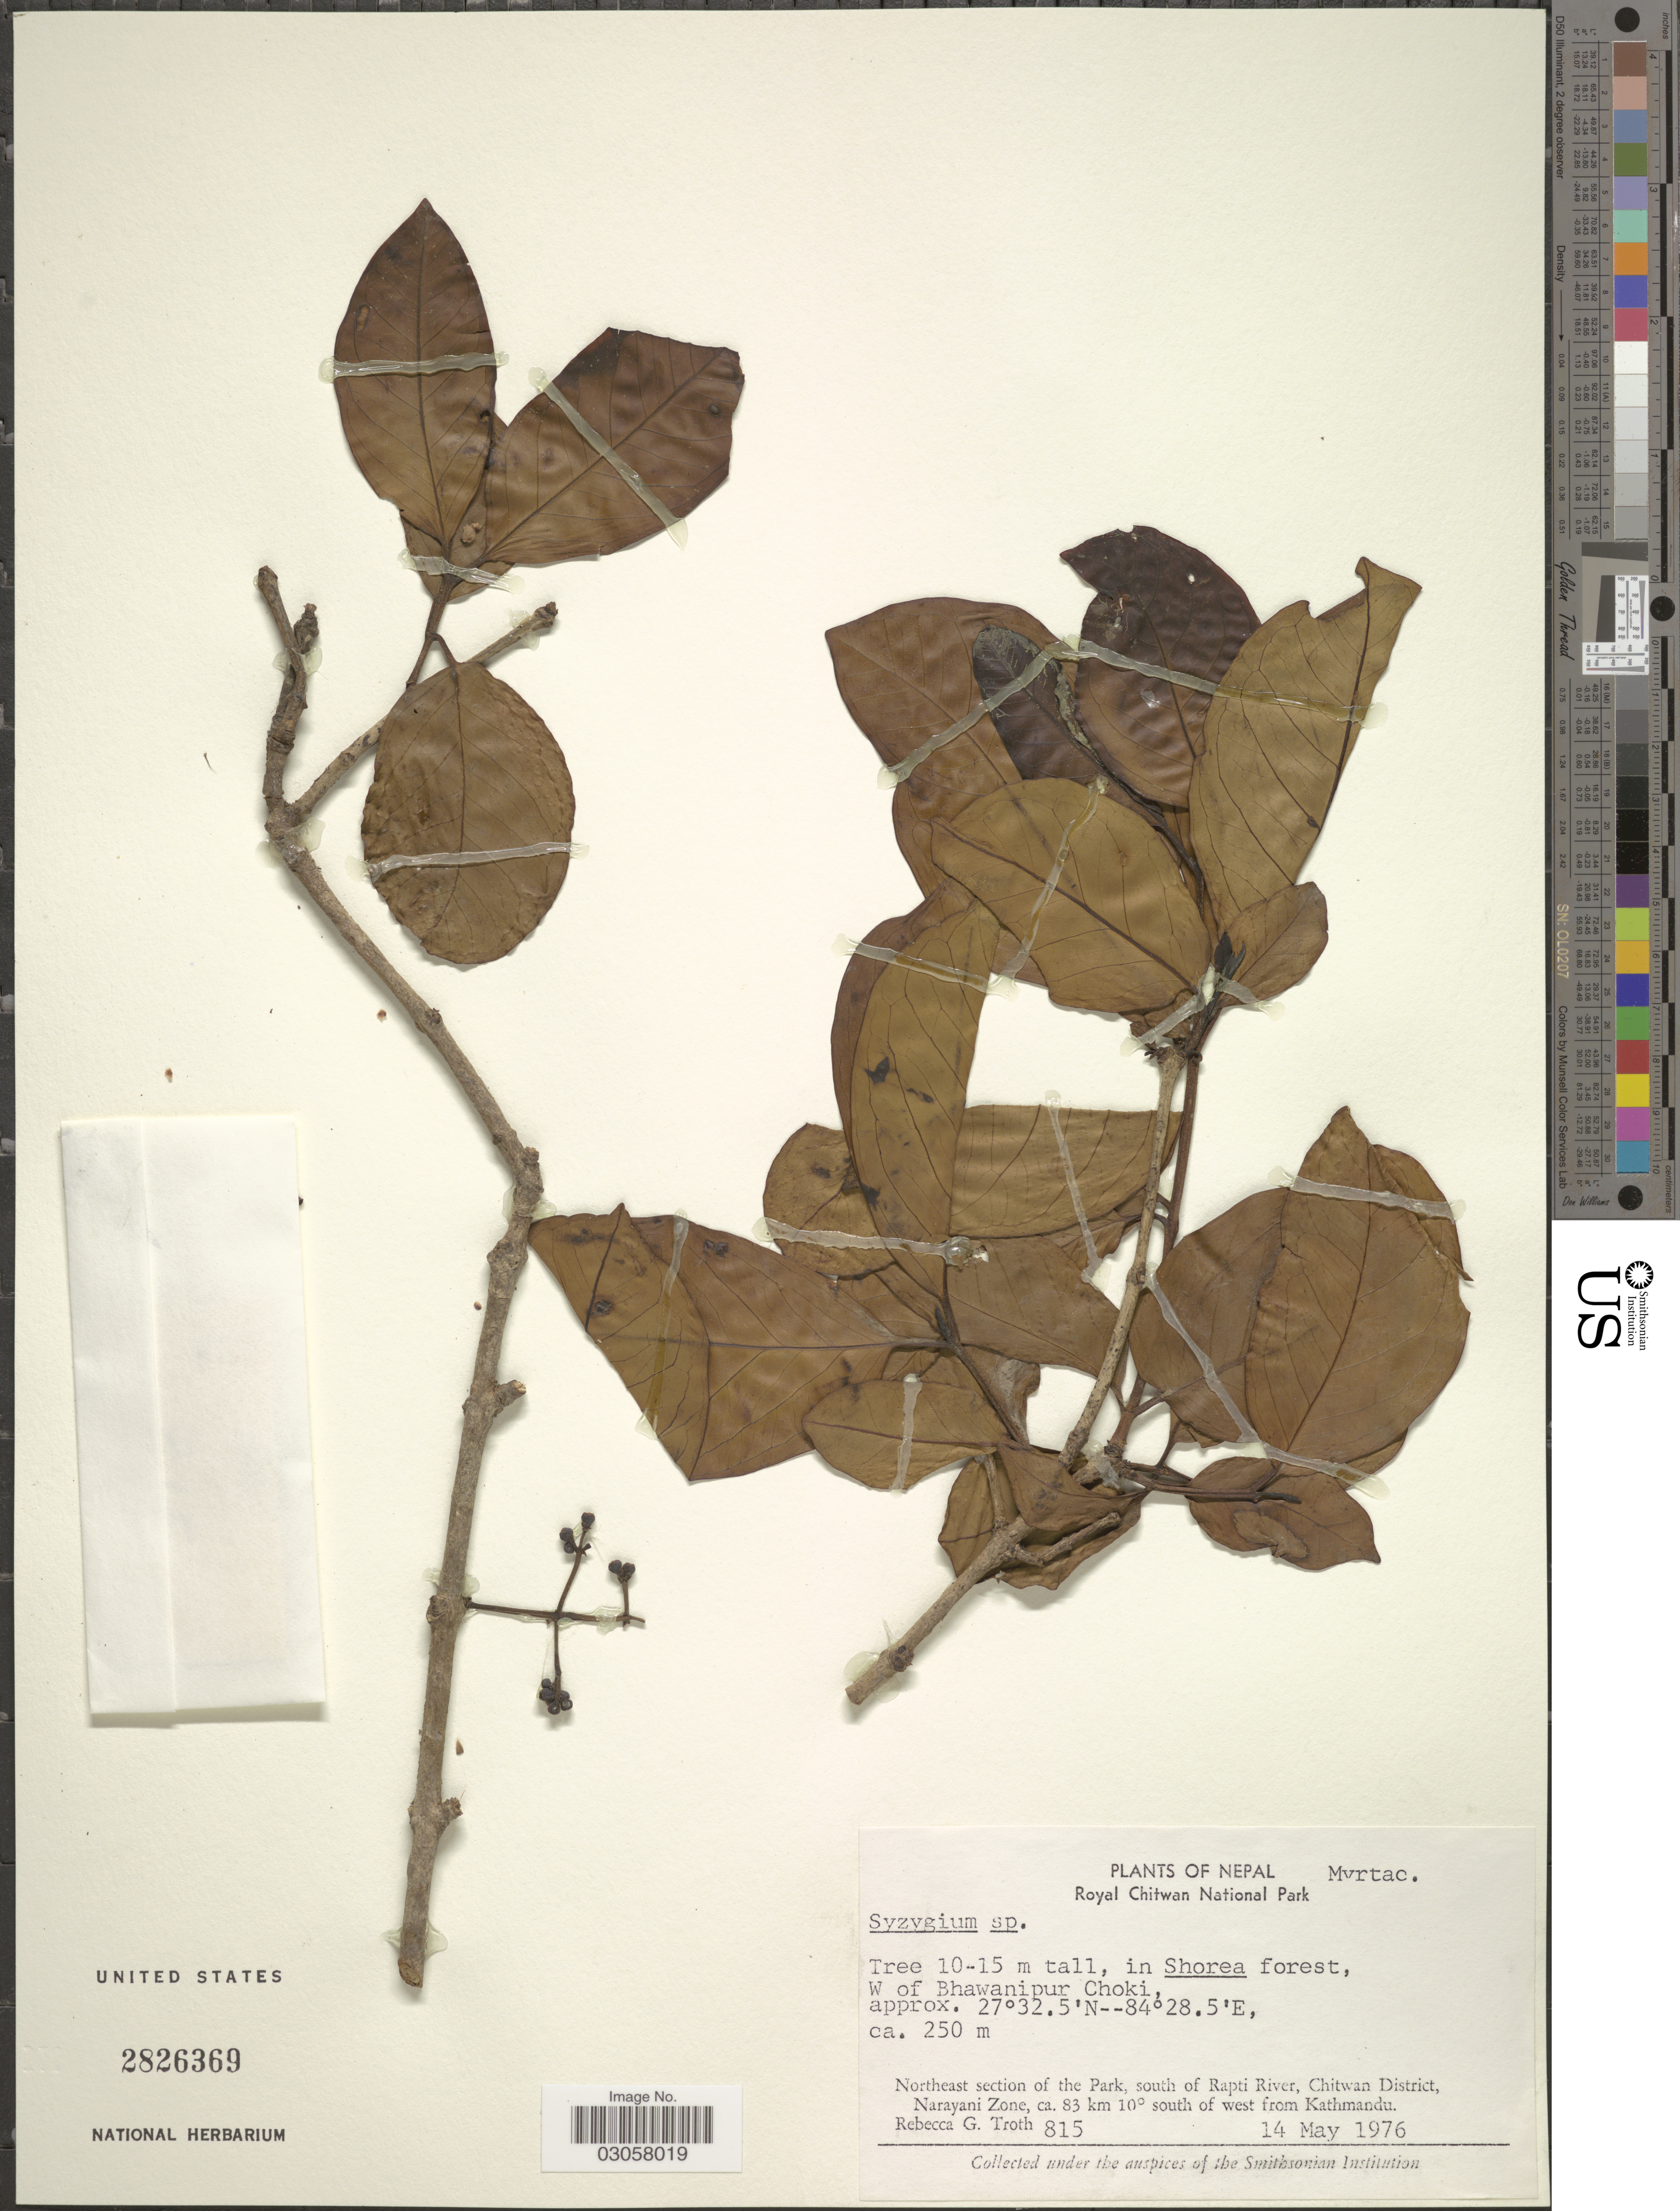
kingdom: Plantae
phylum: Tracheophyta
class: Magnoliopsida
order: Myrtales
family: Myrtaceae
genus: Syzygium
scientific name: Syzygium cumini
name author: (L.) Skeels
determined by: Strong, Mark T., (BOT), Smithsonian Institution - National Museum of Natural History (UNITED STATES)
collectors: R. Troth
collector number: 815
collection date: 1976-05-14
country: Nepal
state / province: Narayani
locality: Royal Chitwan National Park. W of Bhawanipur Choki. Northeast section of the Park, south of Rapti River, Chitwan District, Narayani Zone, ca. 83 km 10° south of west from Kathmandu.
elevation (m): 250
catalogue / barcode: US 2826369